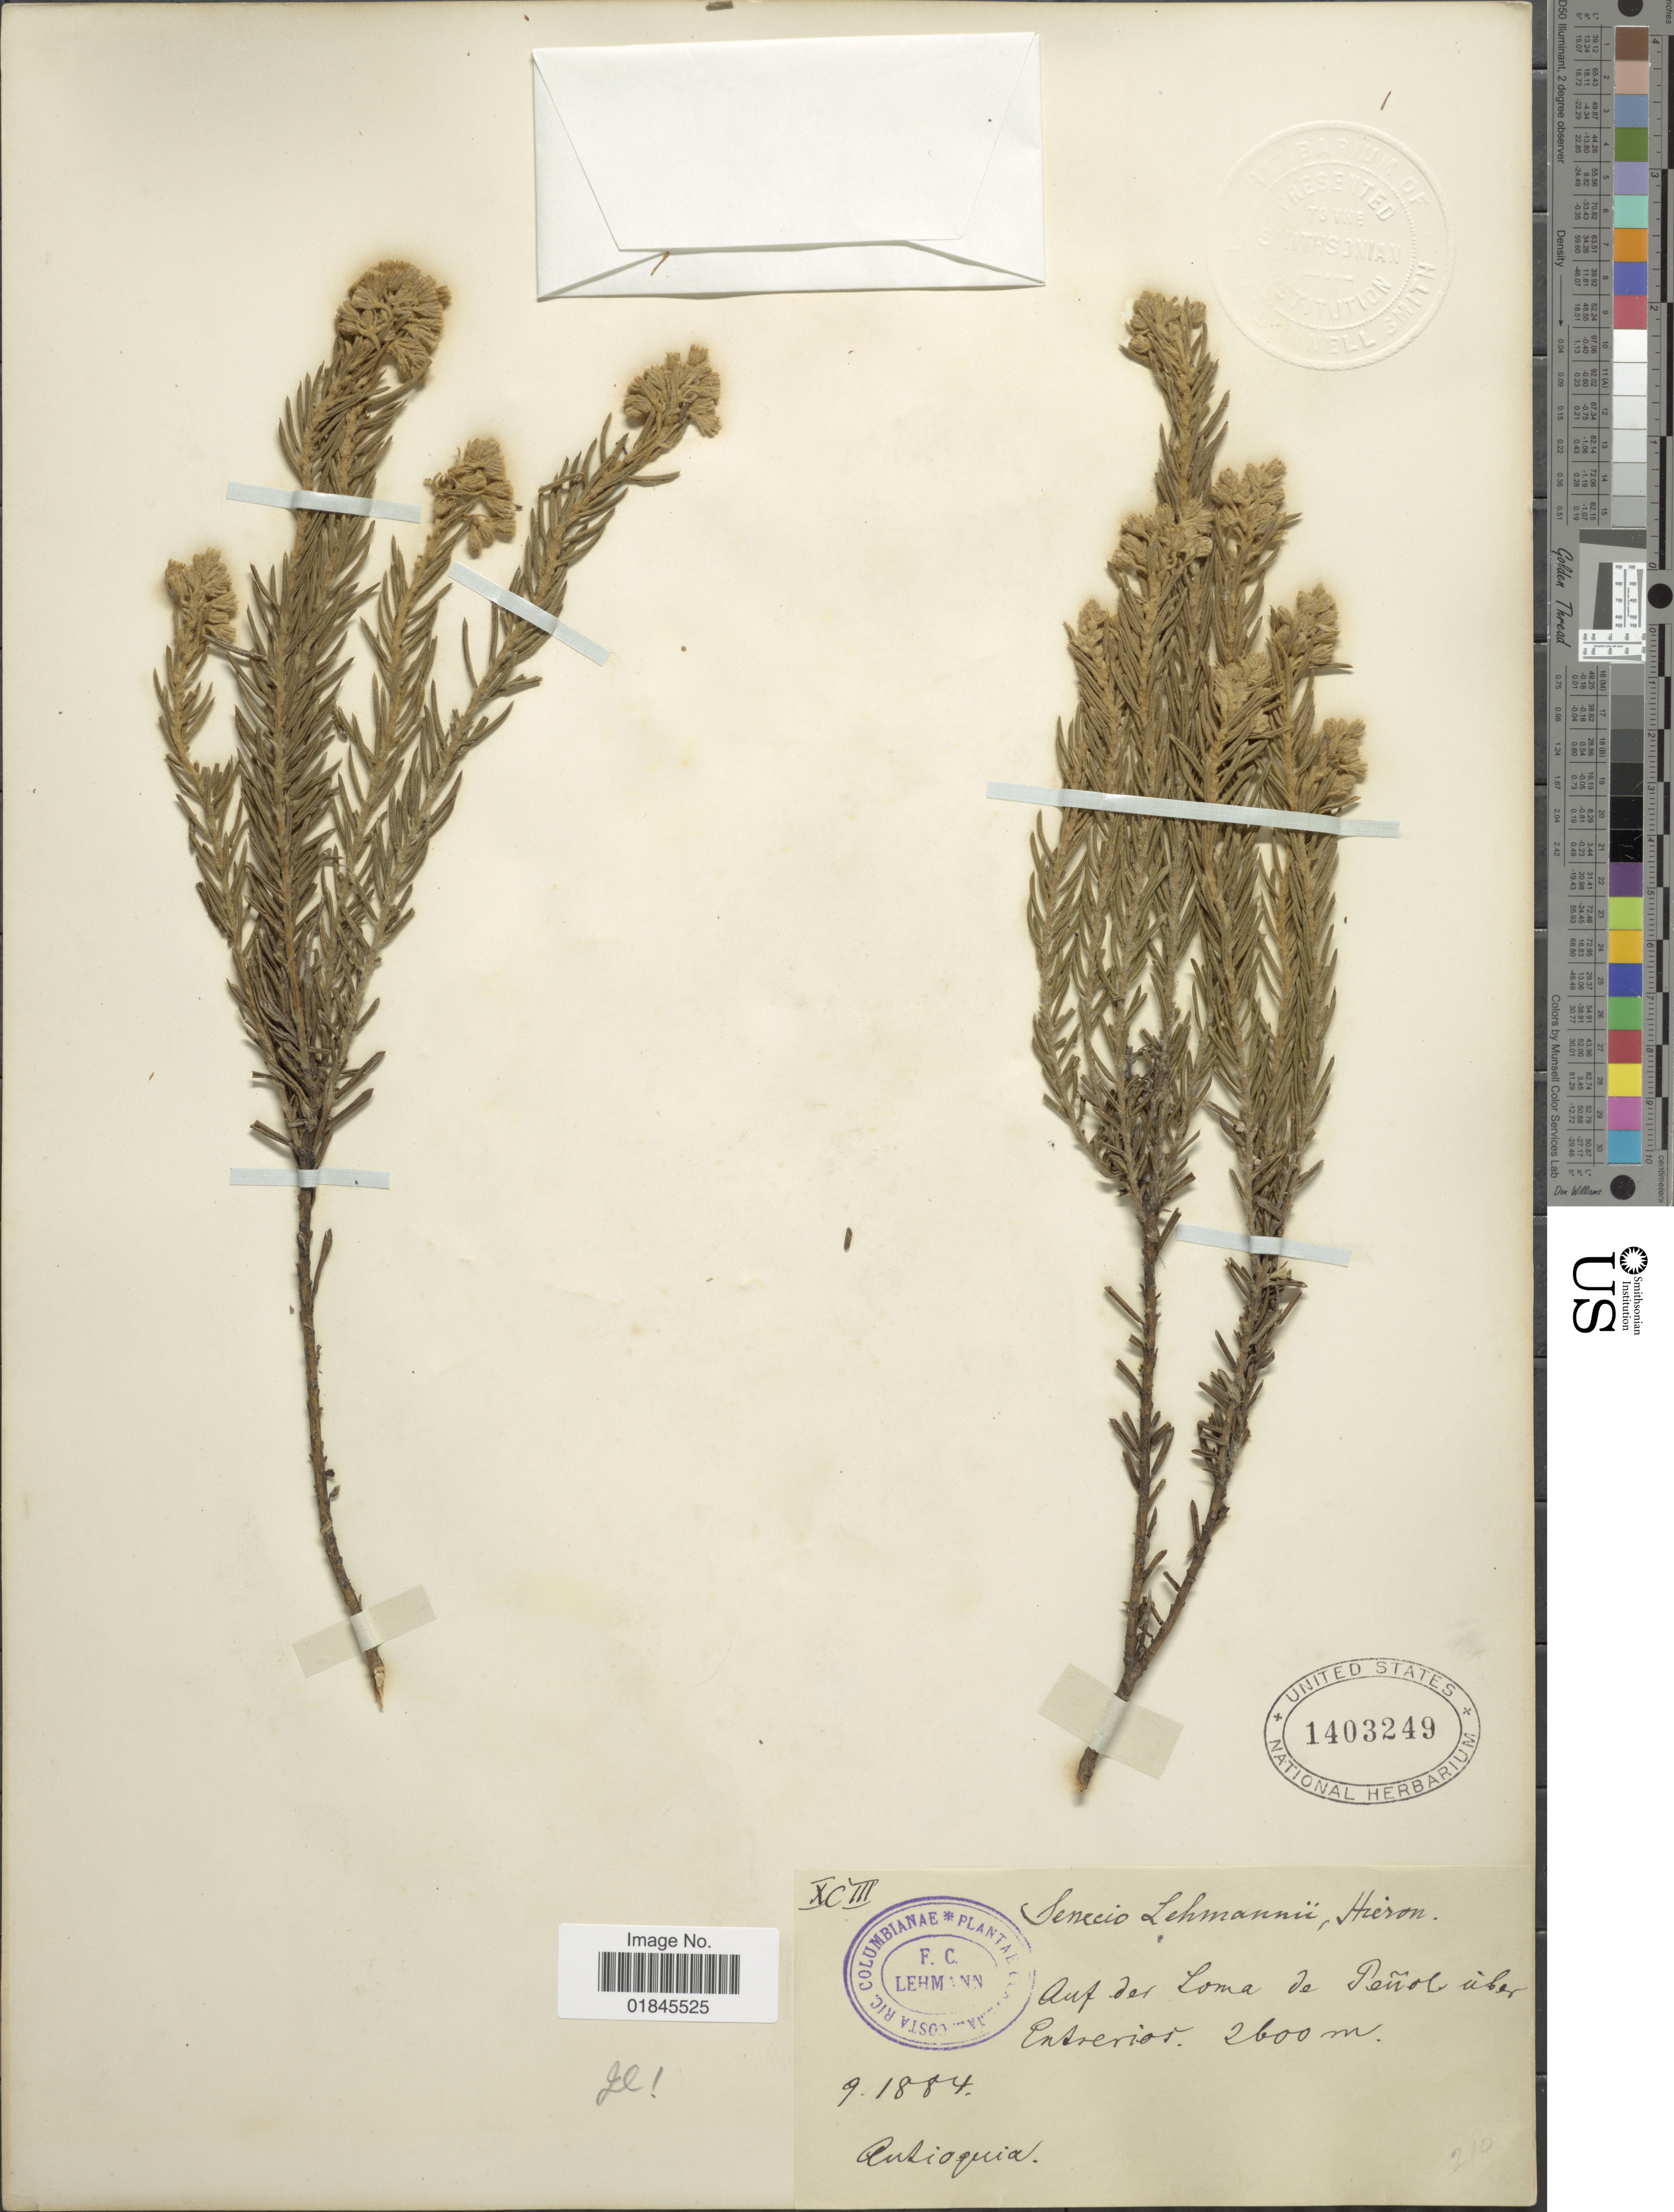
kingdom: Plantae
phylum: Tracheophyta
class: Magnoliopsida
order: Asterales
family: Asteraceae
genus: Pentacalia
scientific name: Pentacalia ledifolia subsp. lehmannii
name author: (Hieron.) Cuatrec.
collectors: F. C. Lehmann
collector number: XCIII ?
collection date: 1884-09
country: Colombia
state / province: Antioquia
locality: Auf der Loma de Peñol über Entrerior, Antioquia. [interpreted]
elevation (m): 2600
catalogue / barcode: US 1403249